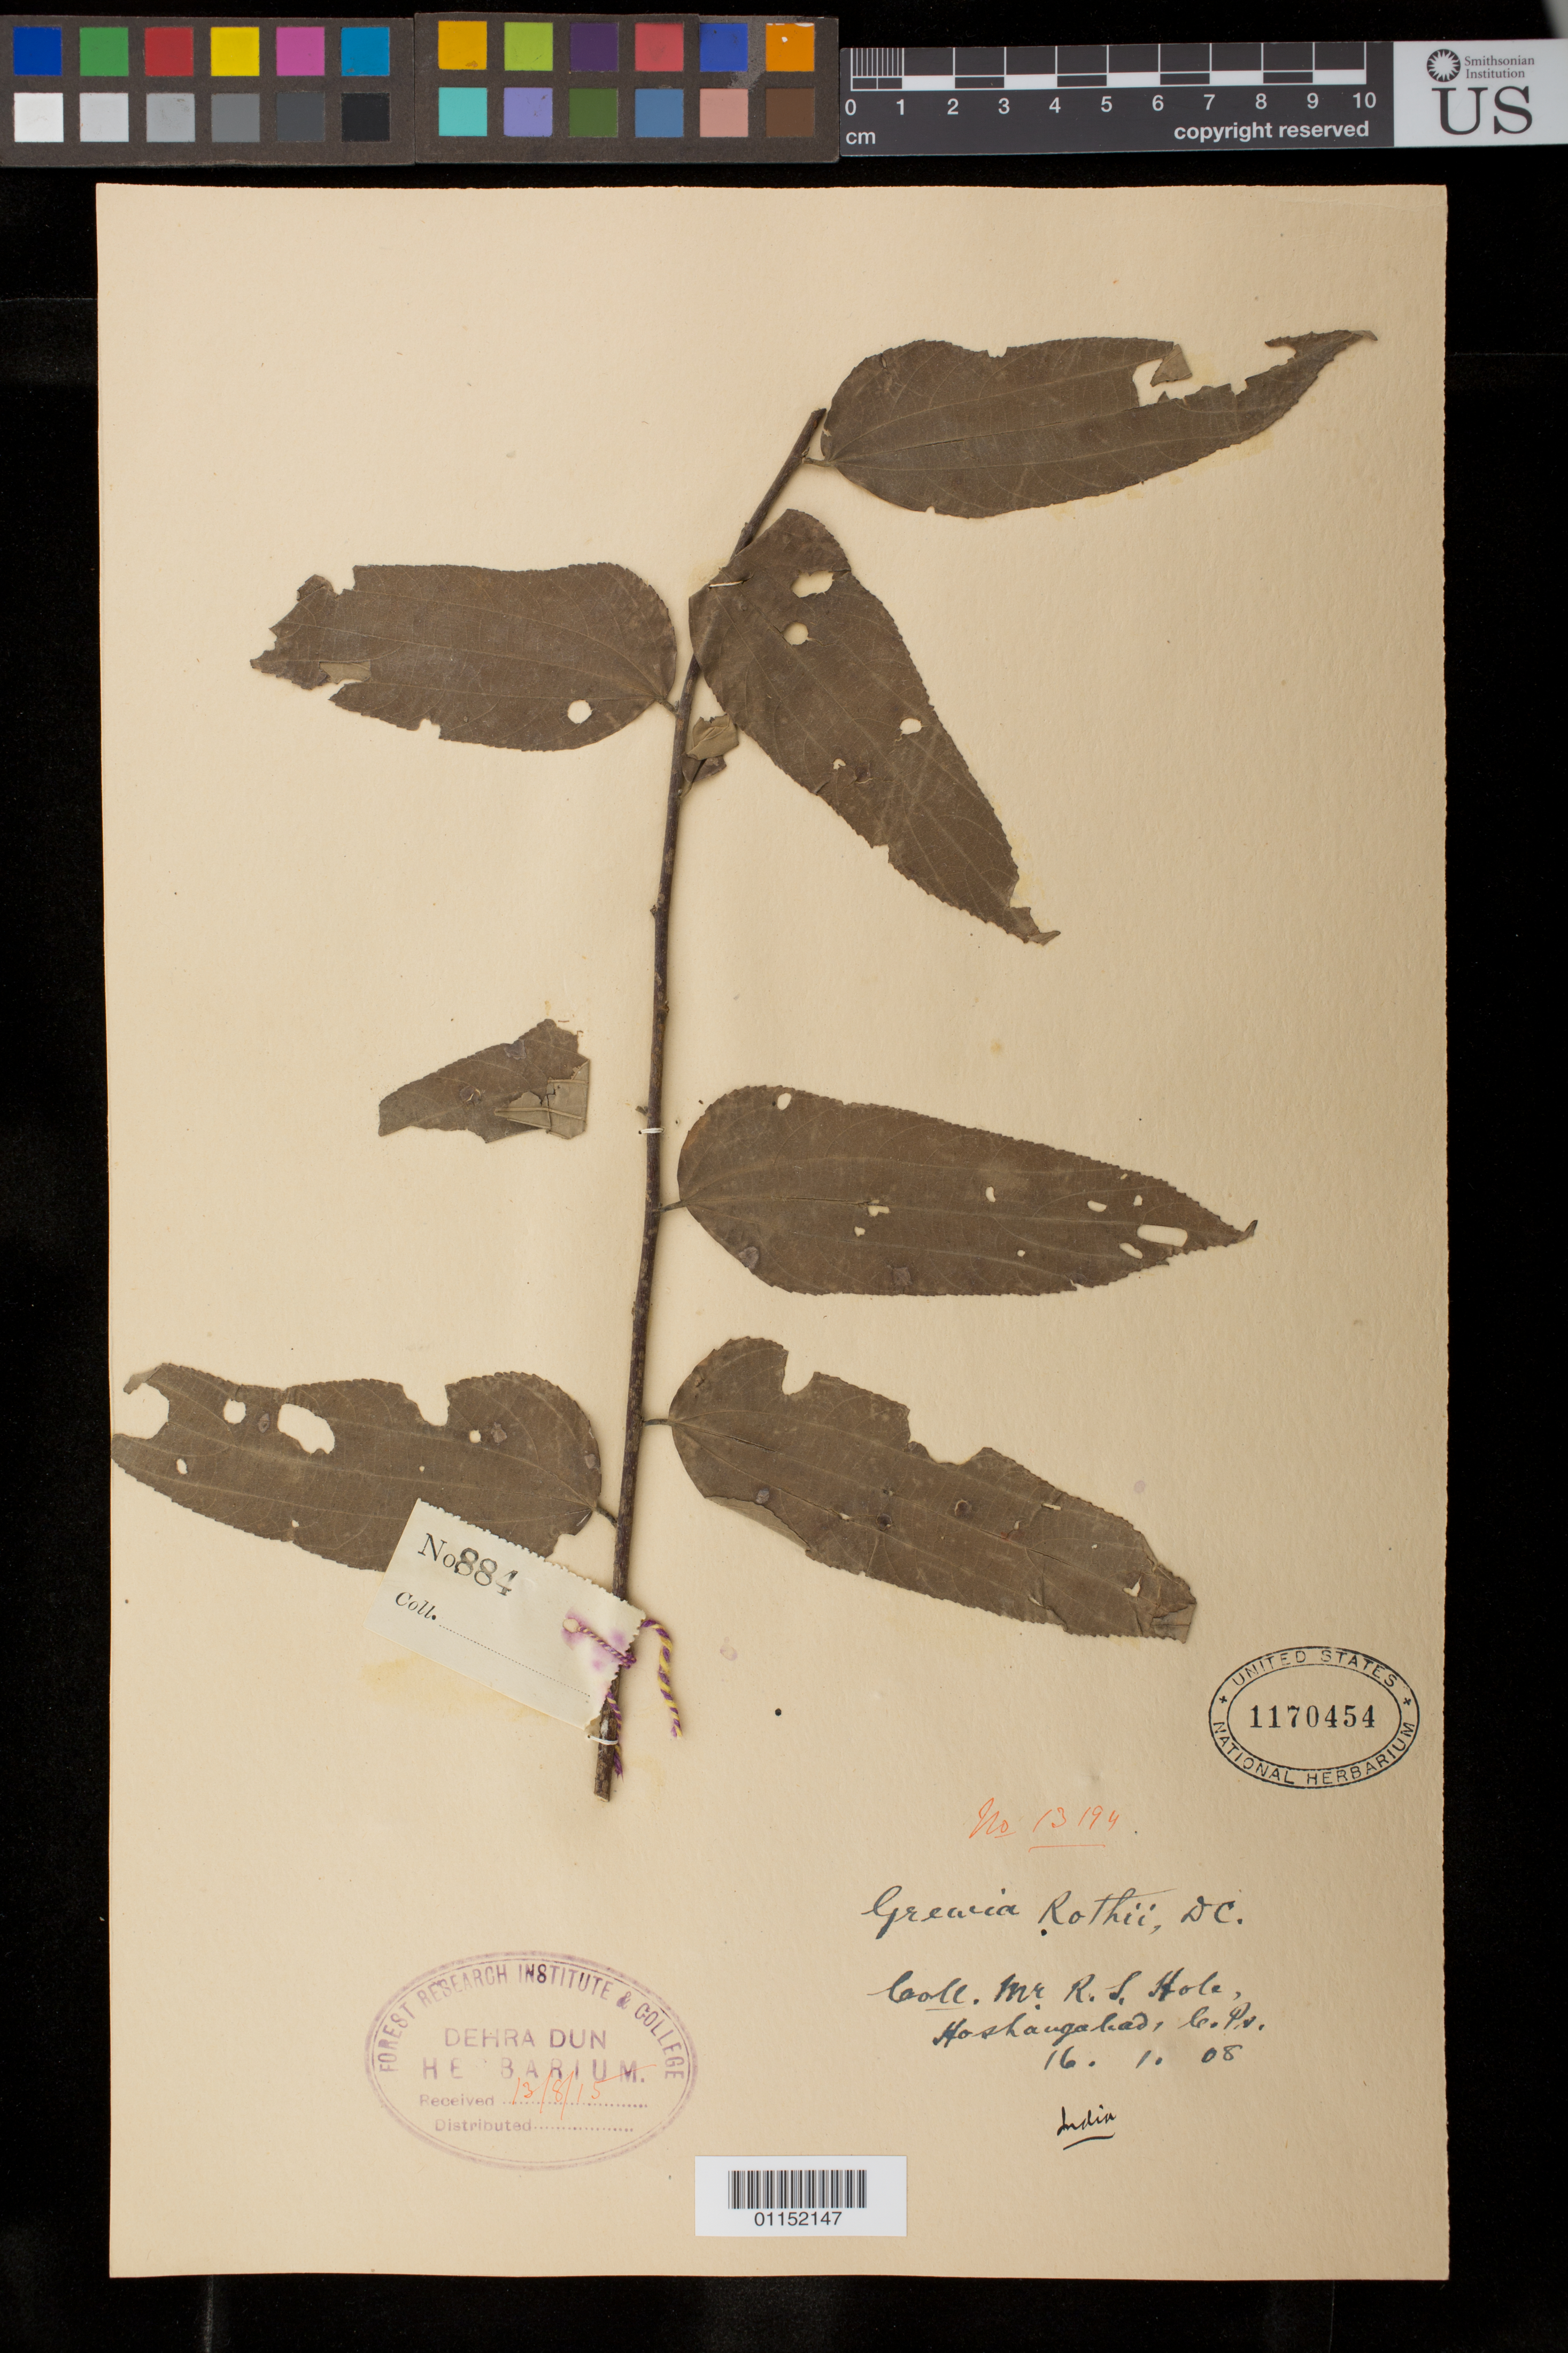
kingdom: Plantae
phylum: Tracheophyta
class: Magnoliopsida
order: Malvales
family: Malvaceae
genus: Grewia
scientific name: Grewia rothii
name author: DC.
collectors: R. S. Hole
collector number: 13194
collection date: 1905-01-16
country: India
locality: Hoshaugaliao, Central.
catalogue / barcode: US 1170454